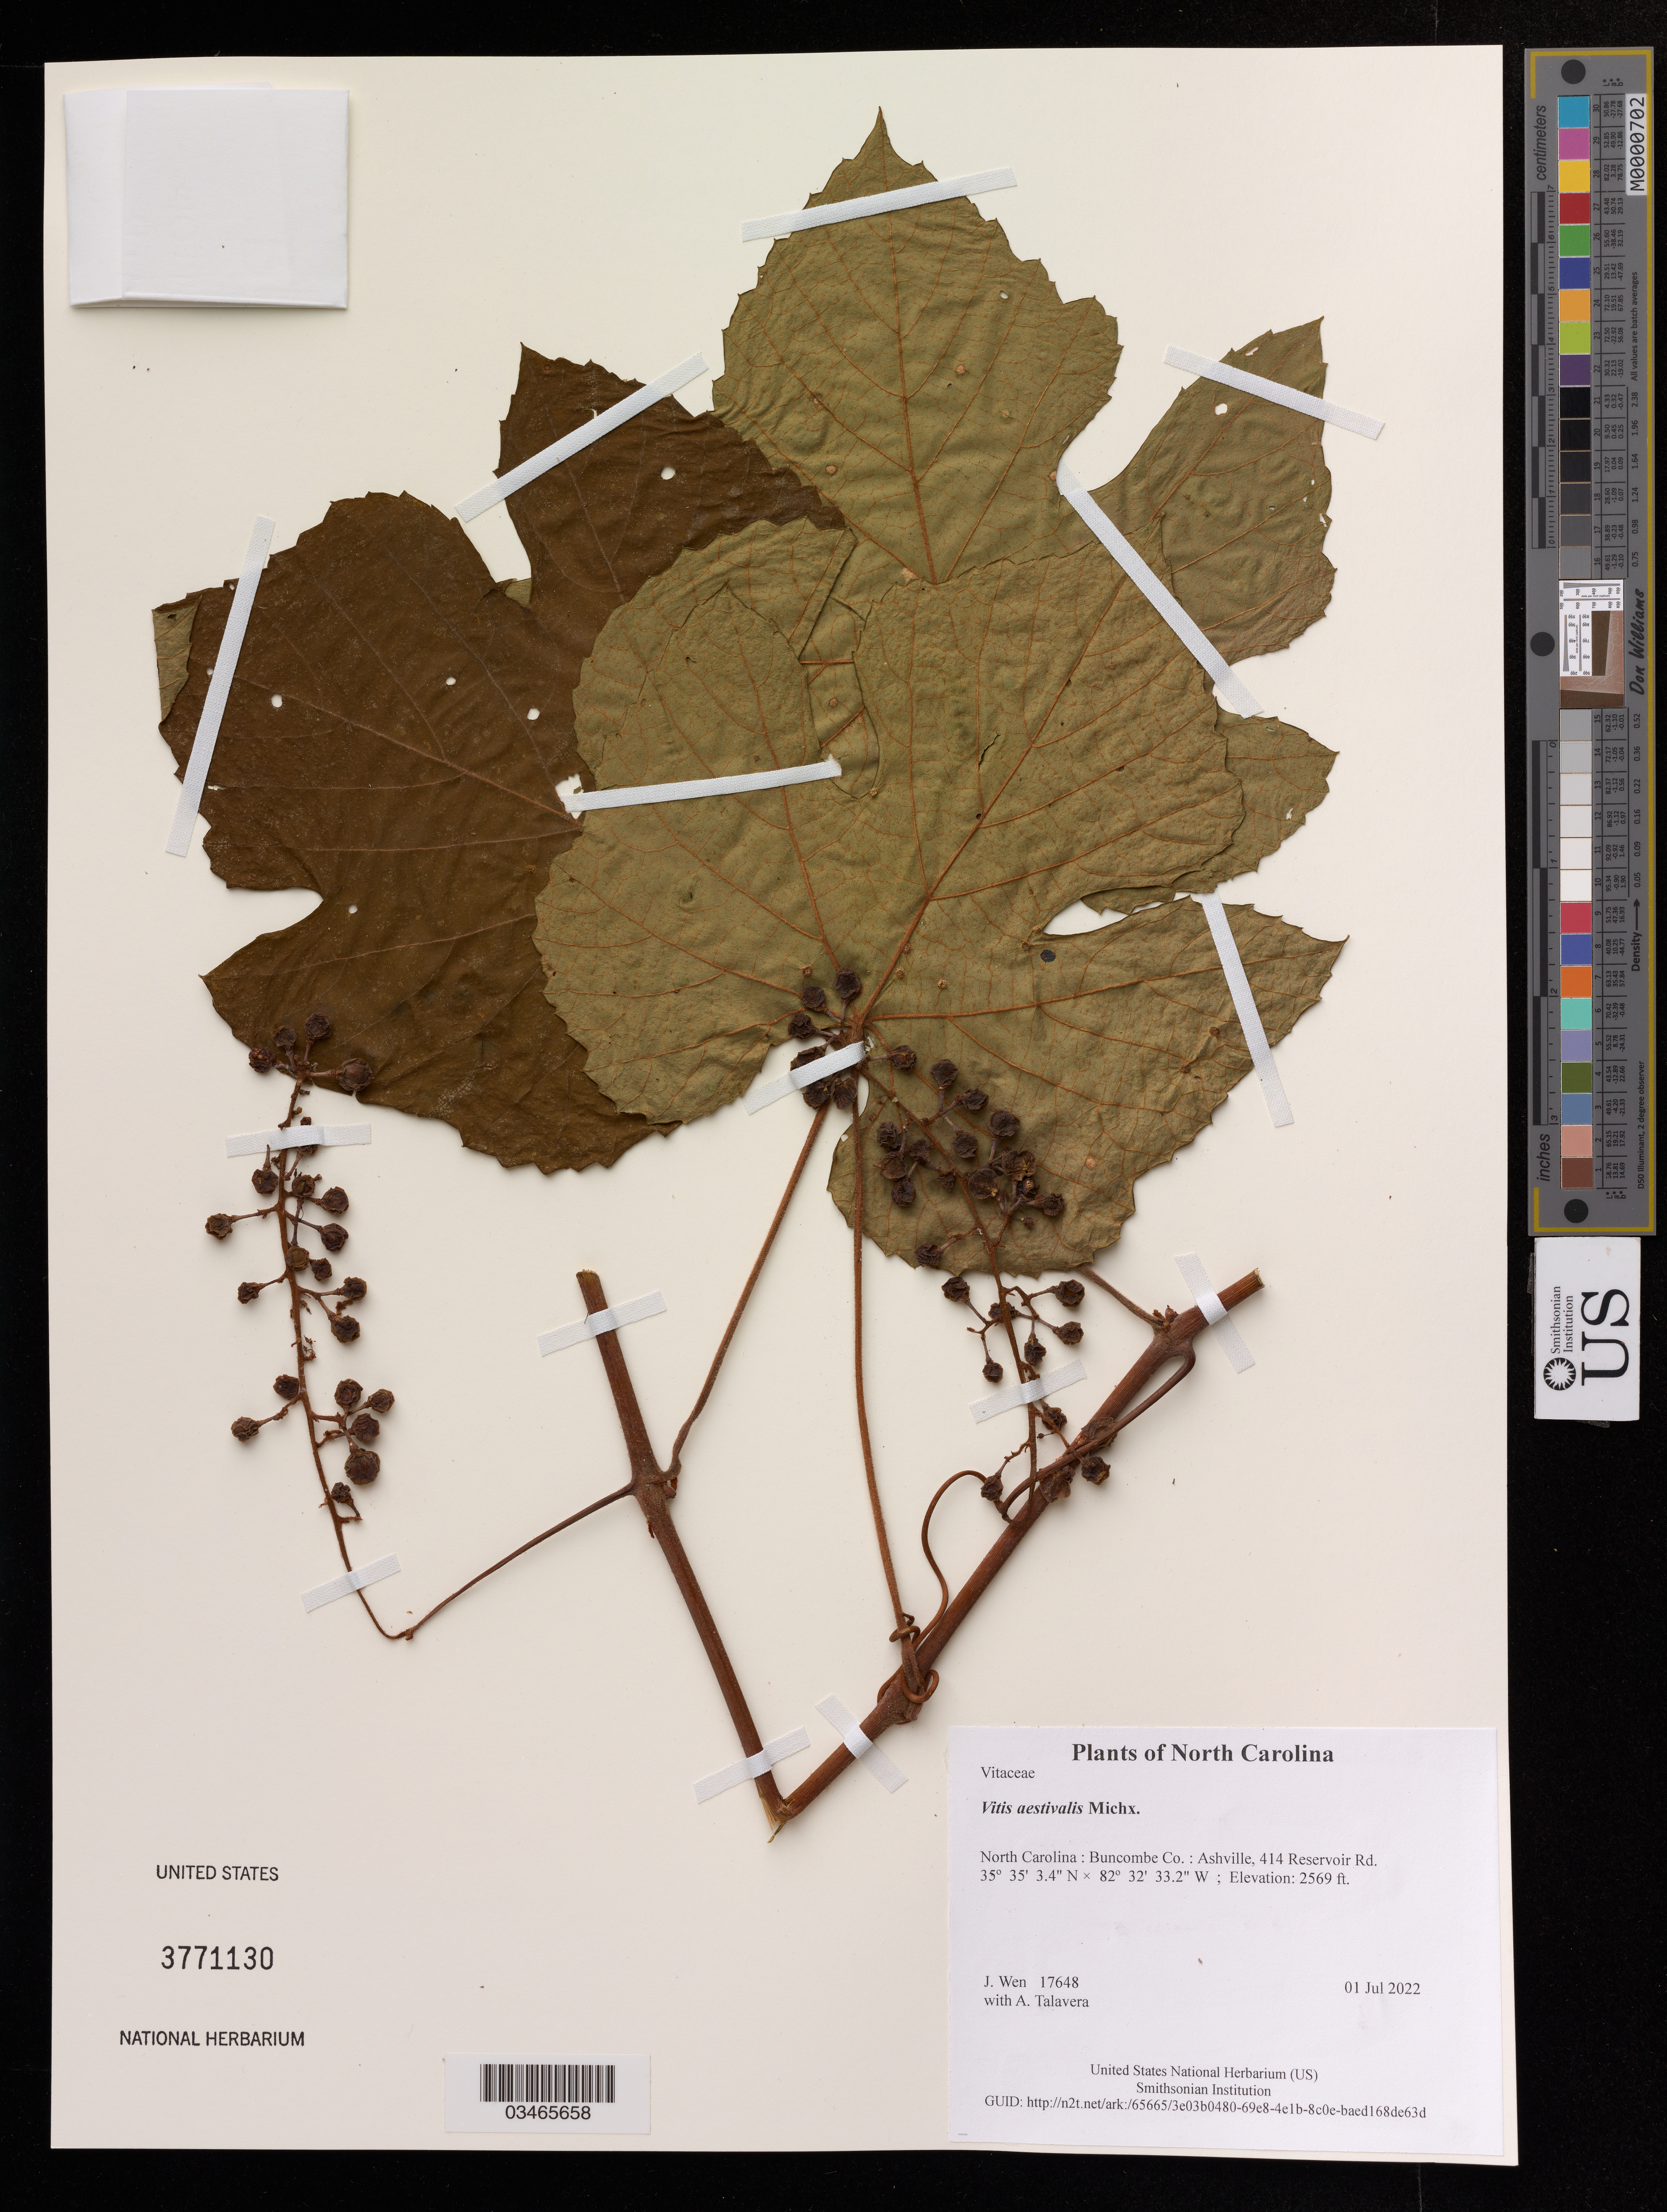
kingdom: Plantae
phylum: Tracheophyta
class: Magnoliopsida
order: Vitales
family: Vitaceae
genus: Vitis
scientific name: Vitis aestivalis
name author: Michx.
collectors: J. Wen & A. Talavera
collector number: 17648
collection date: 2022-07-01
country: United States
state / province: North Carolina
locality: Buncombe Co.: Ashville, 414 Reservoir Rd.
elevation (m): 783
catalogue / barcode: US 3771130